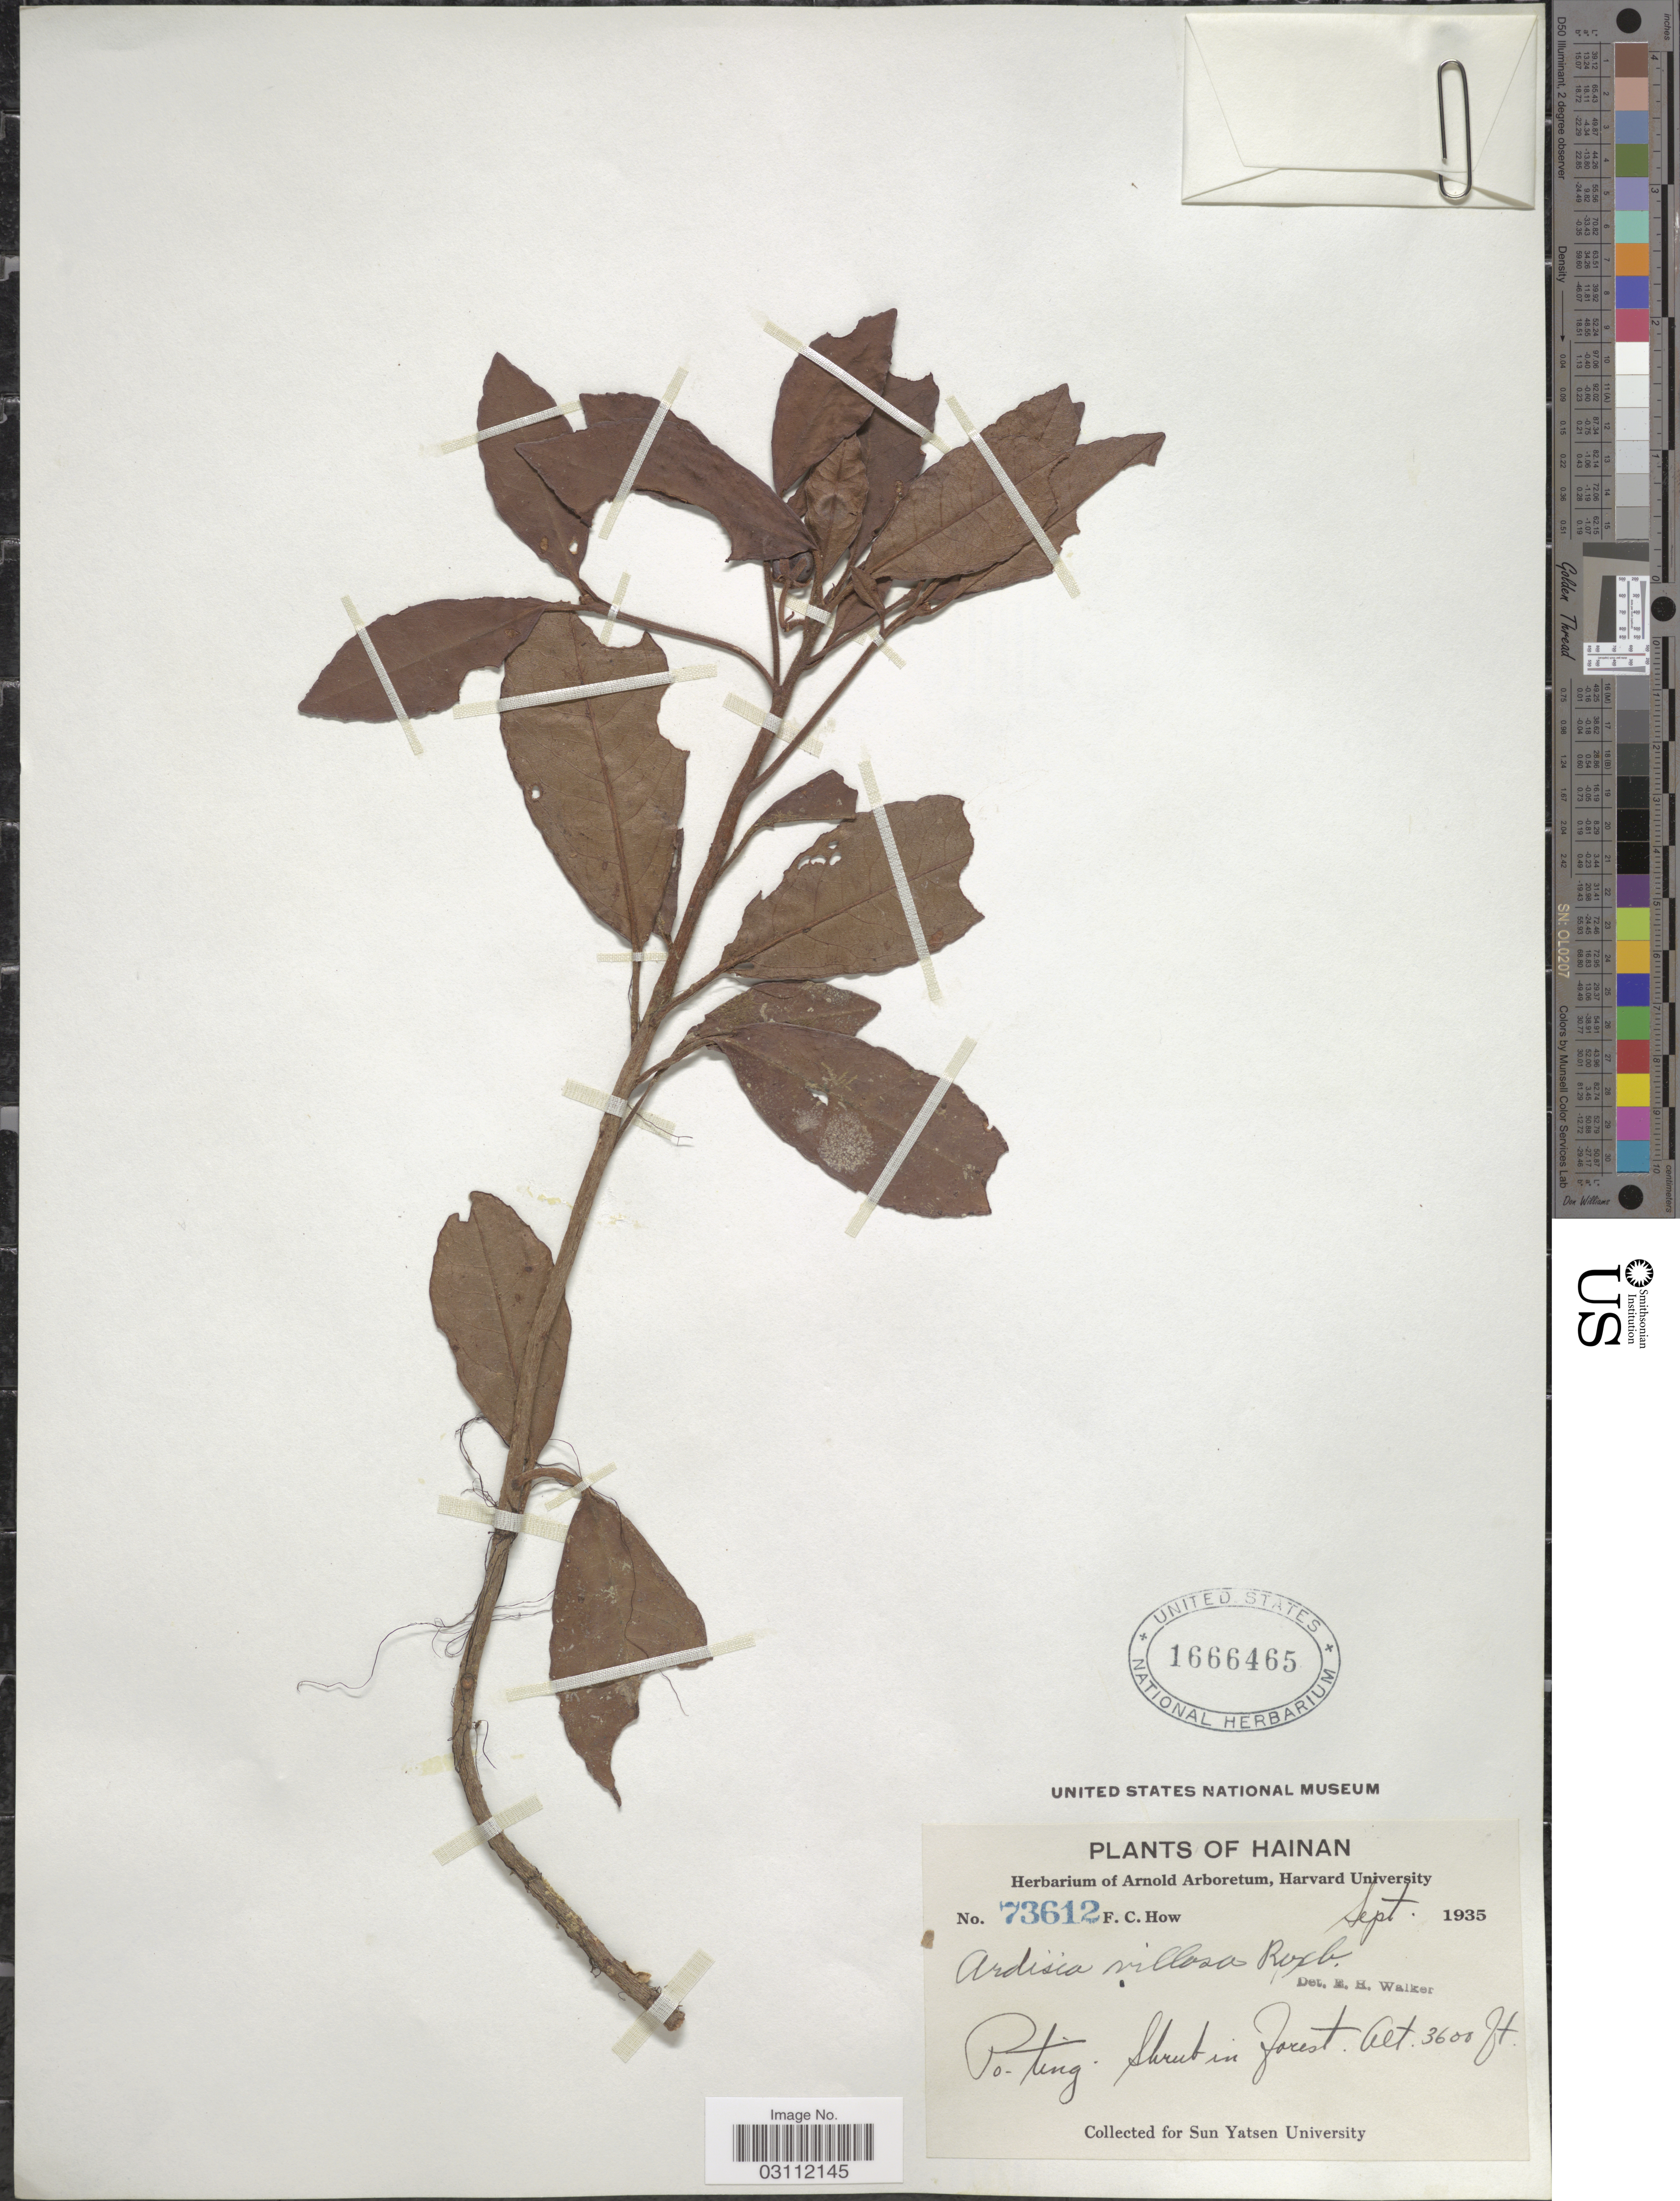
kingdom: Plantae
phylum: Tracheophyta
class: Magnoliopsida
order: Ericales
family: Primulaceae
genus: Ardisia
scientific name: Ardisia villosa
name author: Roxb.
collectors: F. C. How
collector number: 73612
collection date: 1935-09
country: China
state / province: Hainan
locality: Po-ting.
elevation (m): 1097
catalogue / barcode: US 1666465